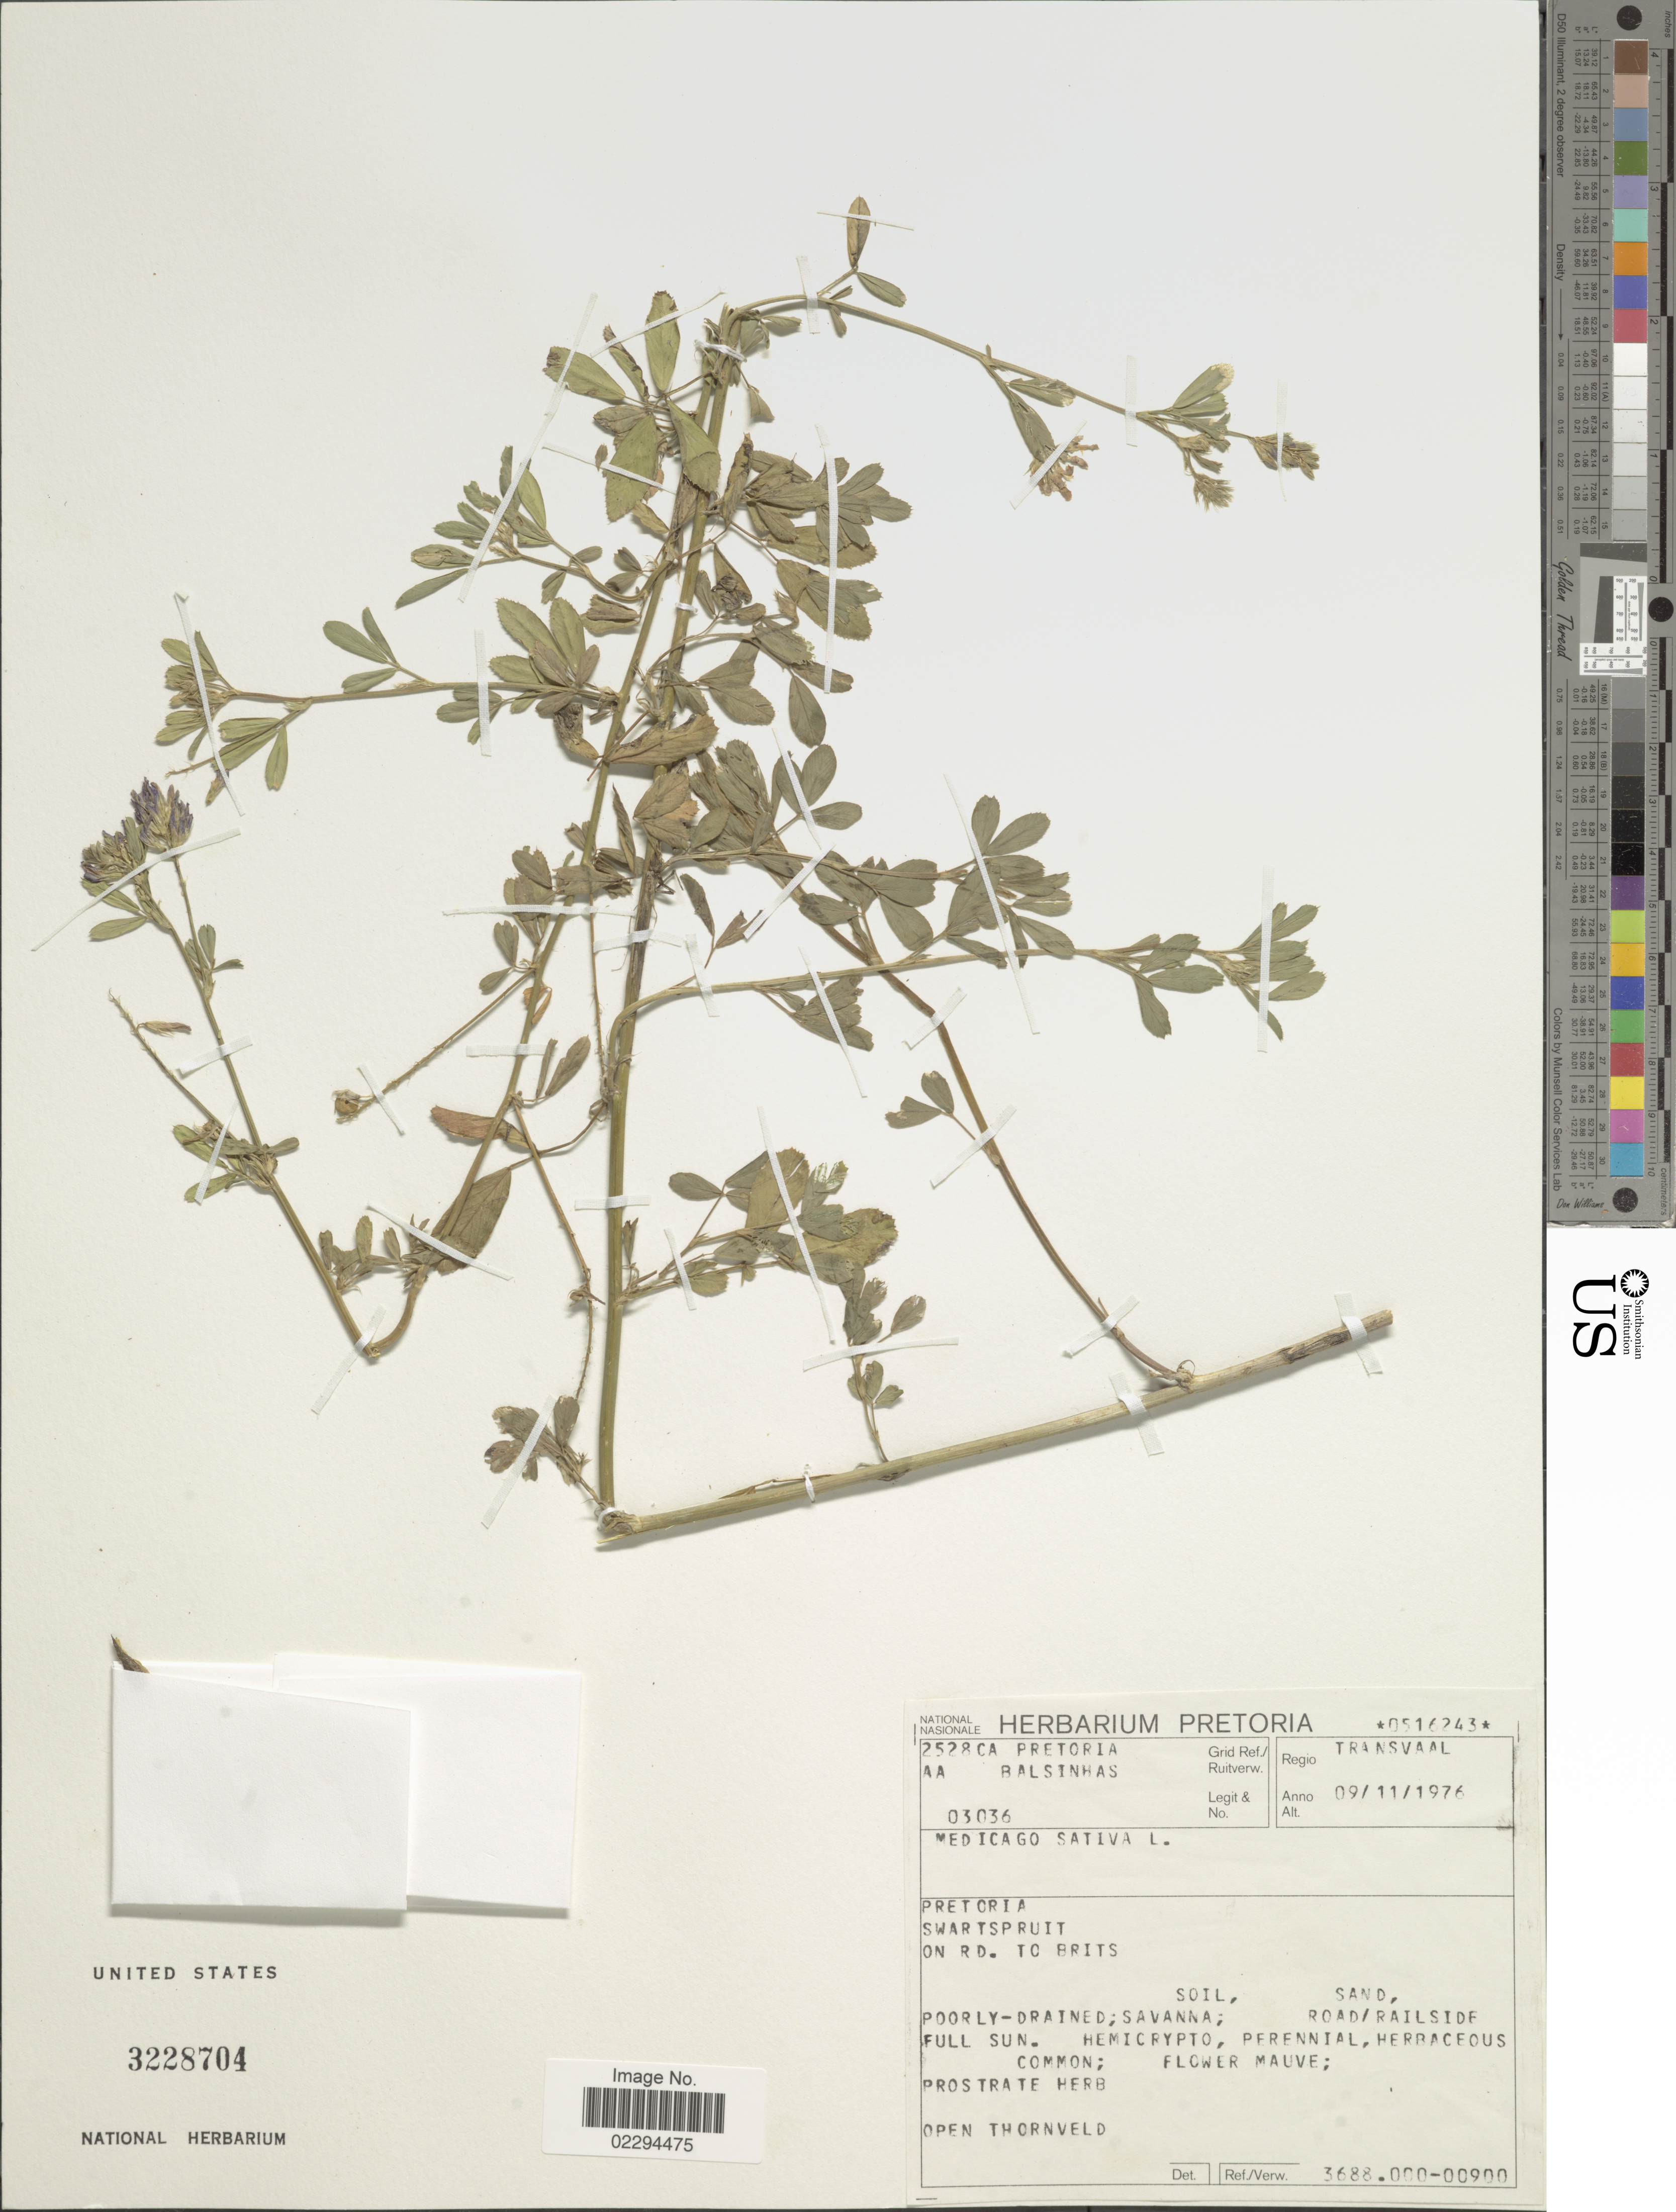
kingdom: Plantae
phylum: Tracheophyta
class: Magnoliopsida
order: Fabales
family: Fabaceae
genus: Medicago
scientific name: Medicago sativa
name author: L.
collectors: A. A. Balsinhas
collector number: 03036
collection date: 1976-11-09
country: South Africa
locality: Regio Transvaal. Pretoria, Swartspruit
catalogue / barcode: US 3228704